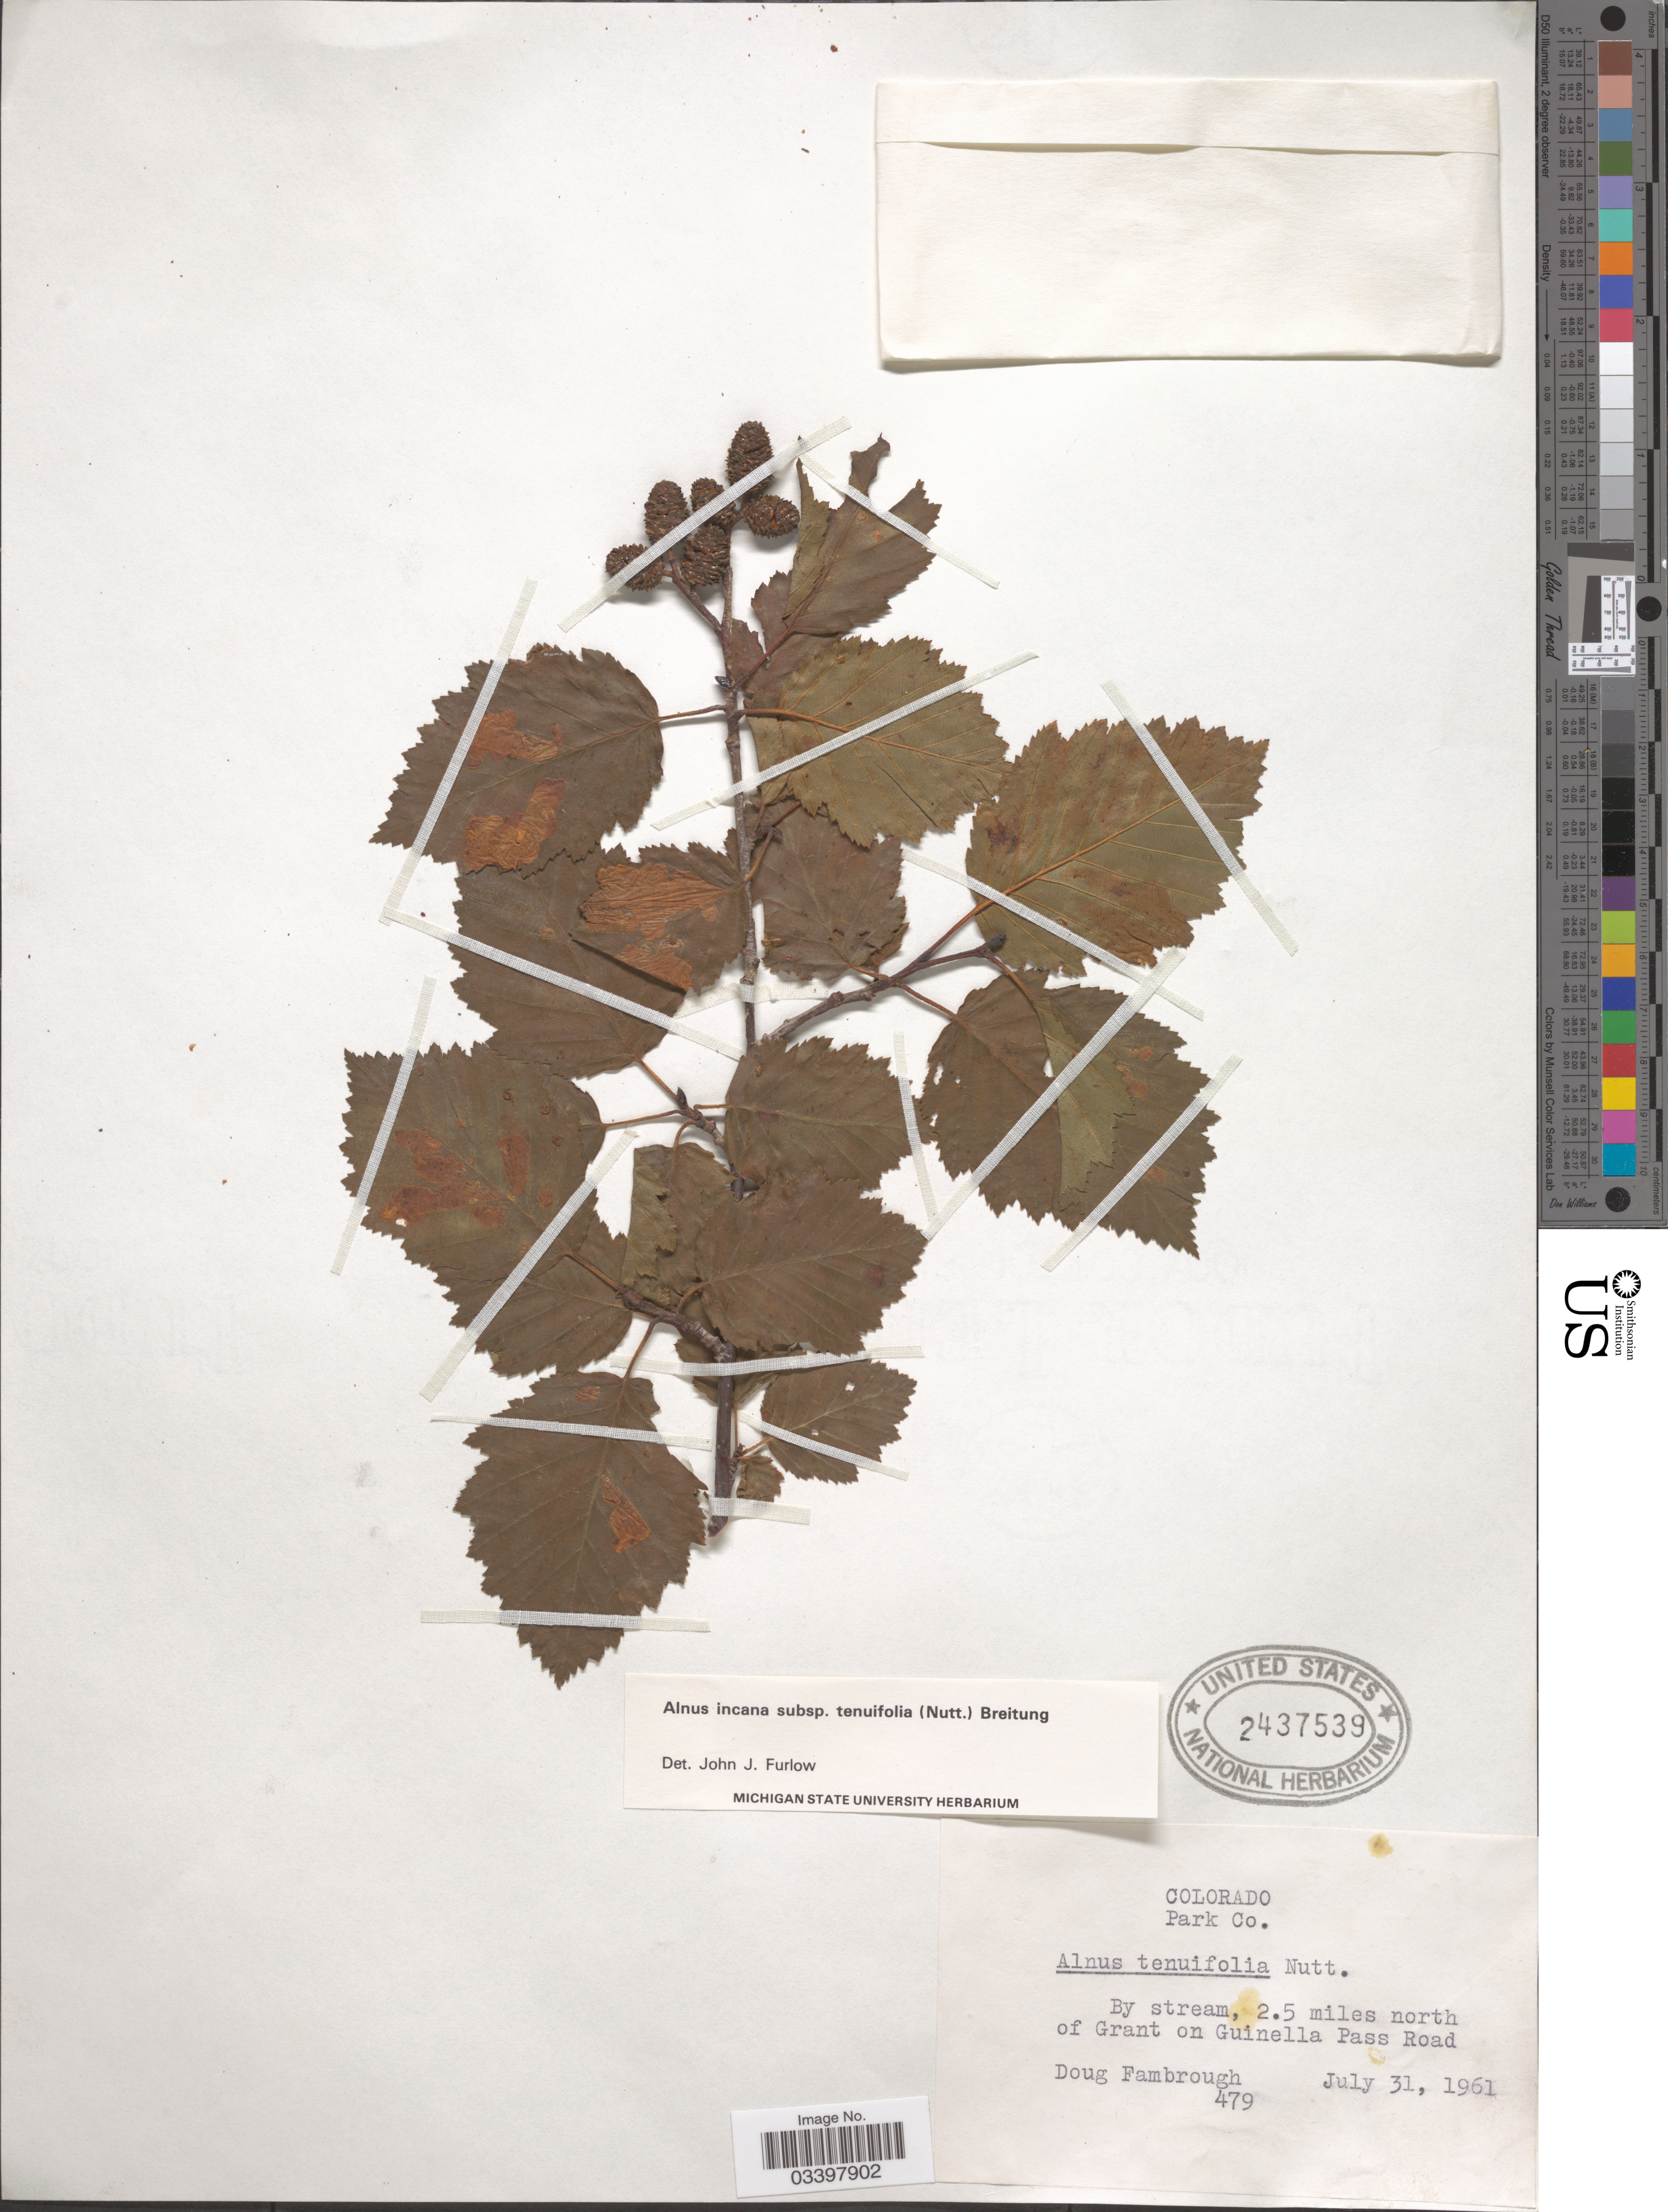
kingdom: Plantae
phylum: Tracheophyta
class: Magnoliopsida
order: Fagales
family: Betulaceae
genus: Alnus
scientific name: Alnus incana subsp. tenuifolia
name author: (Nutt.) Breitung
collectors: D. Fambrough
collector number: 479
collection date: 1961-07-31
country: United States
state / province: Colorado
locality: Park Co. 2.5 miles north of Grant on Guinella Pass Road.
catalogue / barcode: US 2437539